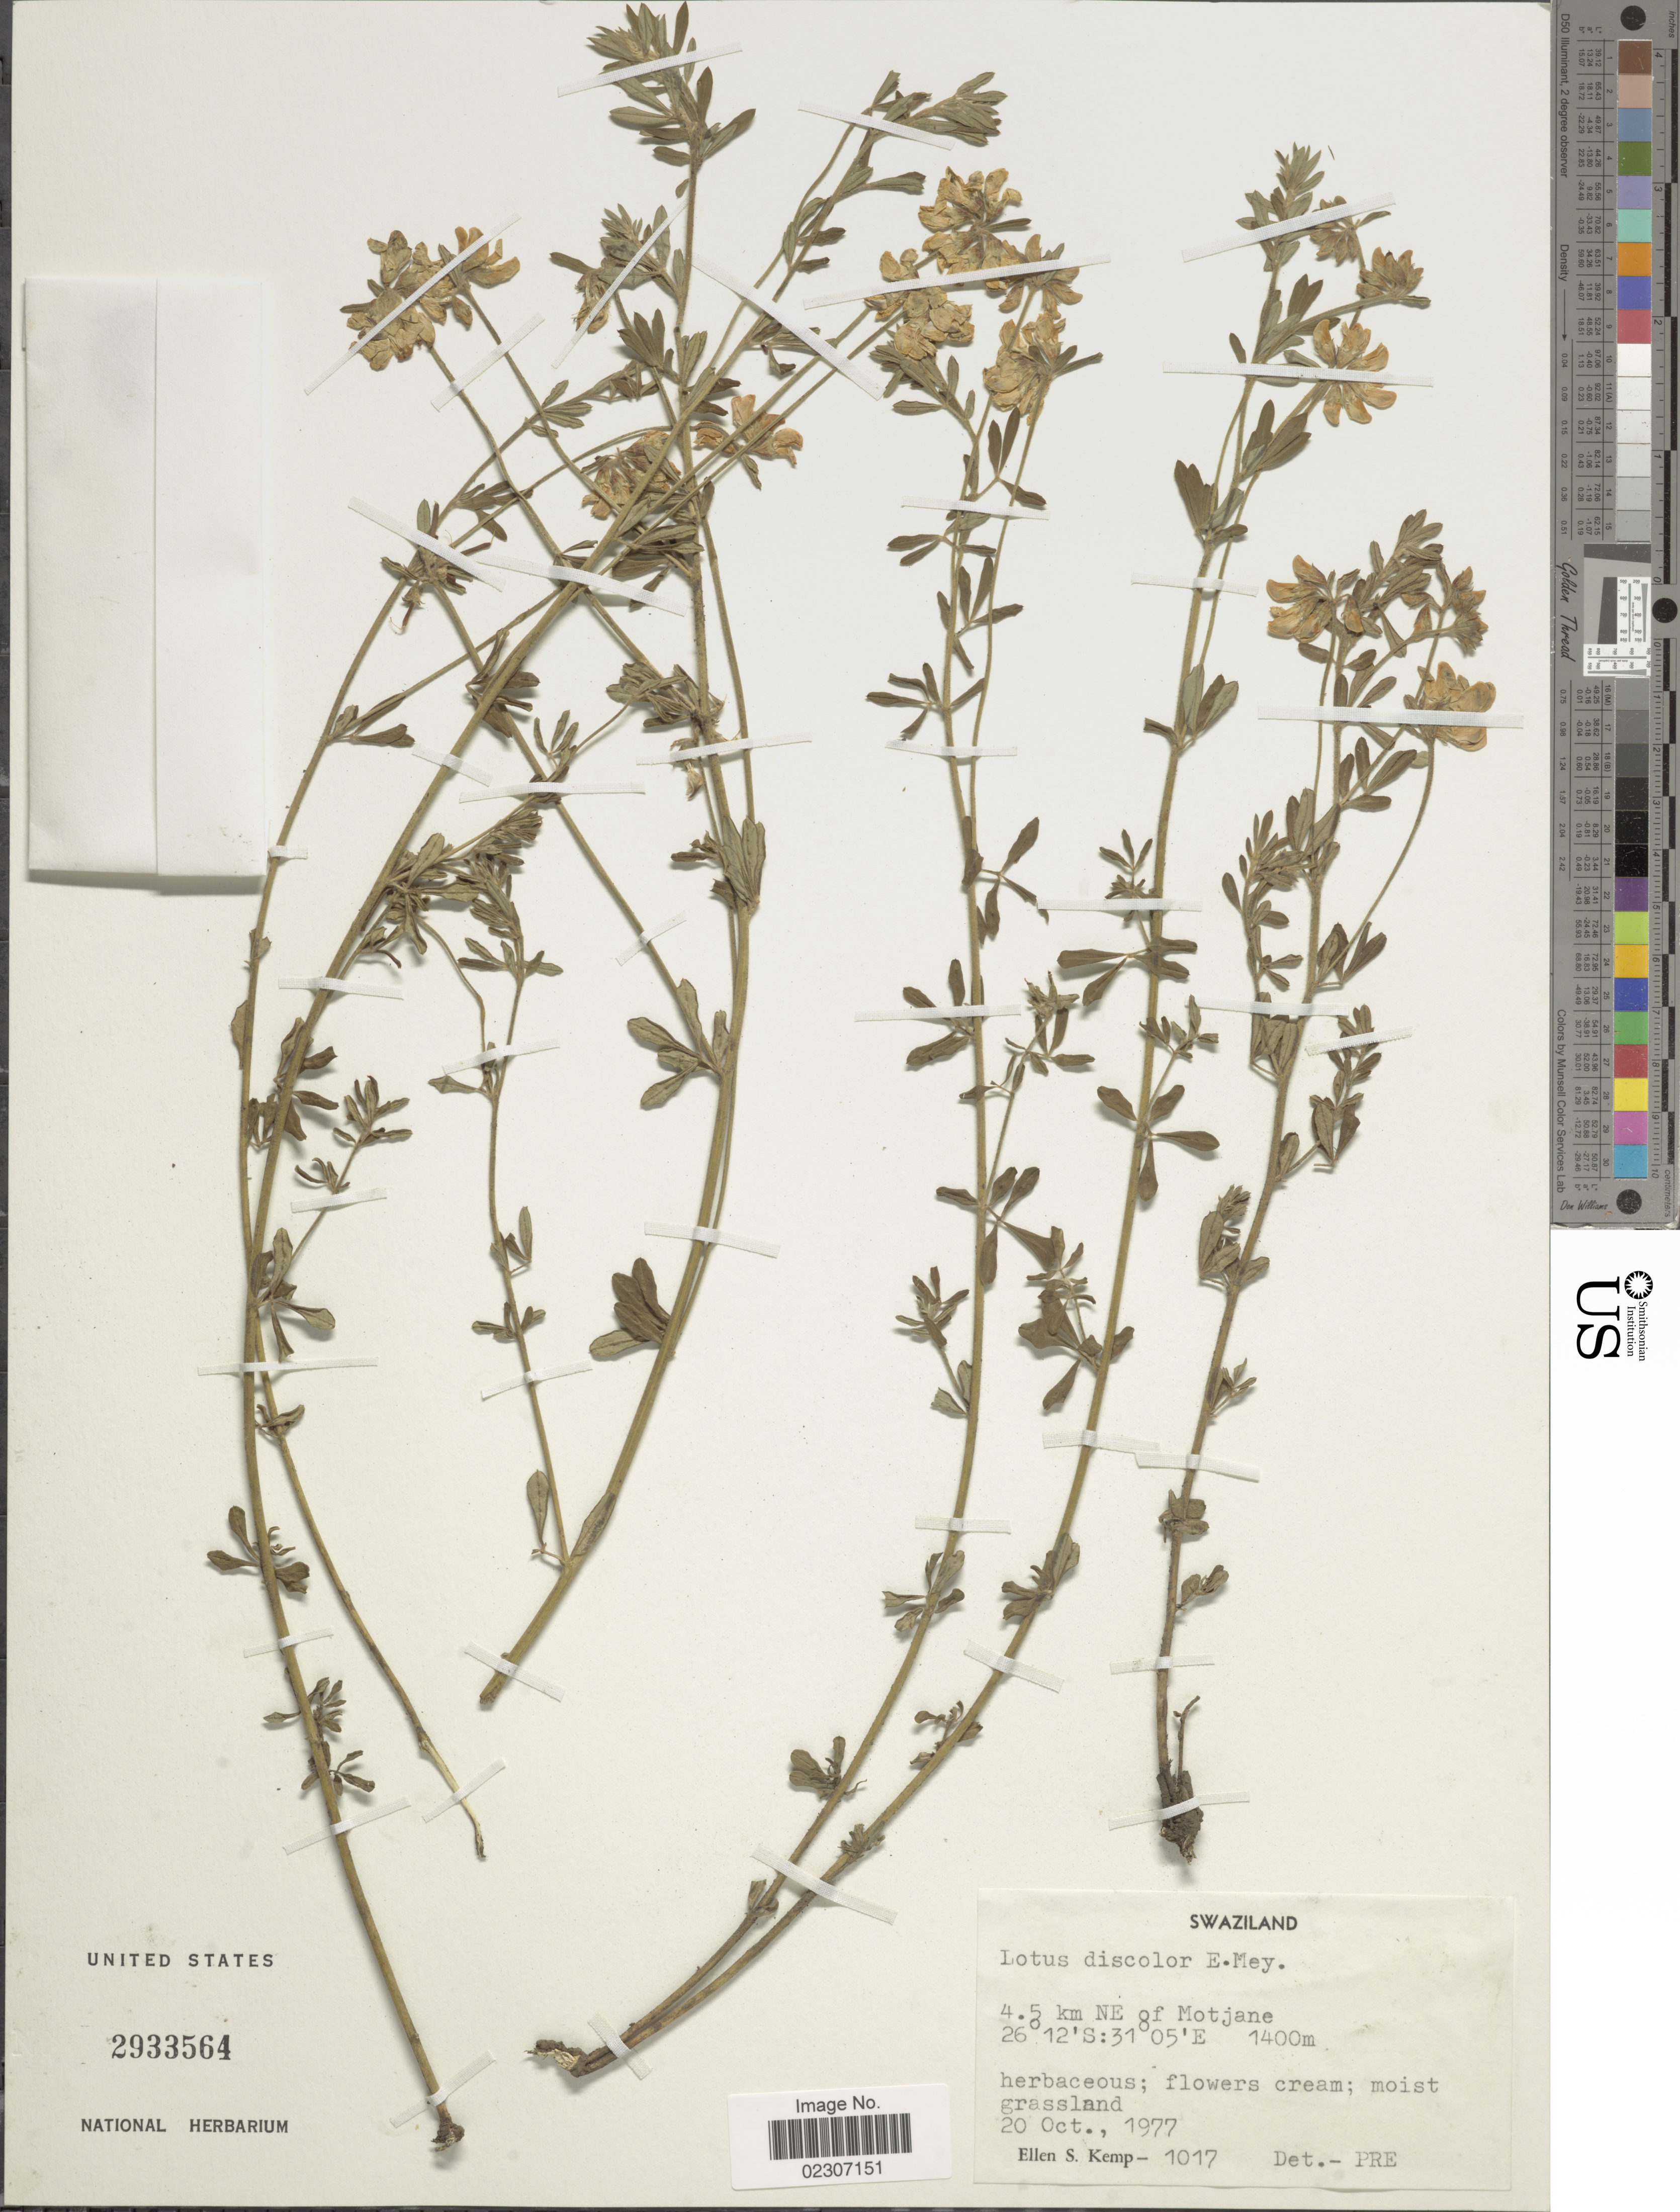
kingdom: Plantae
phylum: Tracheophyta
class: Magnoliopsida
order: Fabales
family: Fabaceae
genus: Lotus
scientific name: Lotus discolor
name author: E. Mey.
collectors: E. S. Kemp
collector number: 1017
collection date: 1977-10-20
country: Eswatini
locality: Swaziland, 4.5 km NE of Motjane.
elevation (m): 1400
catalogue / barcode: US 2933564